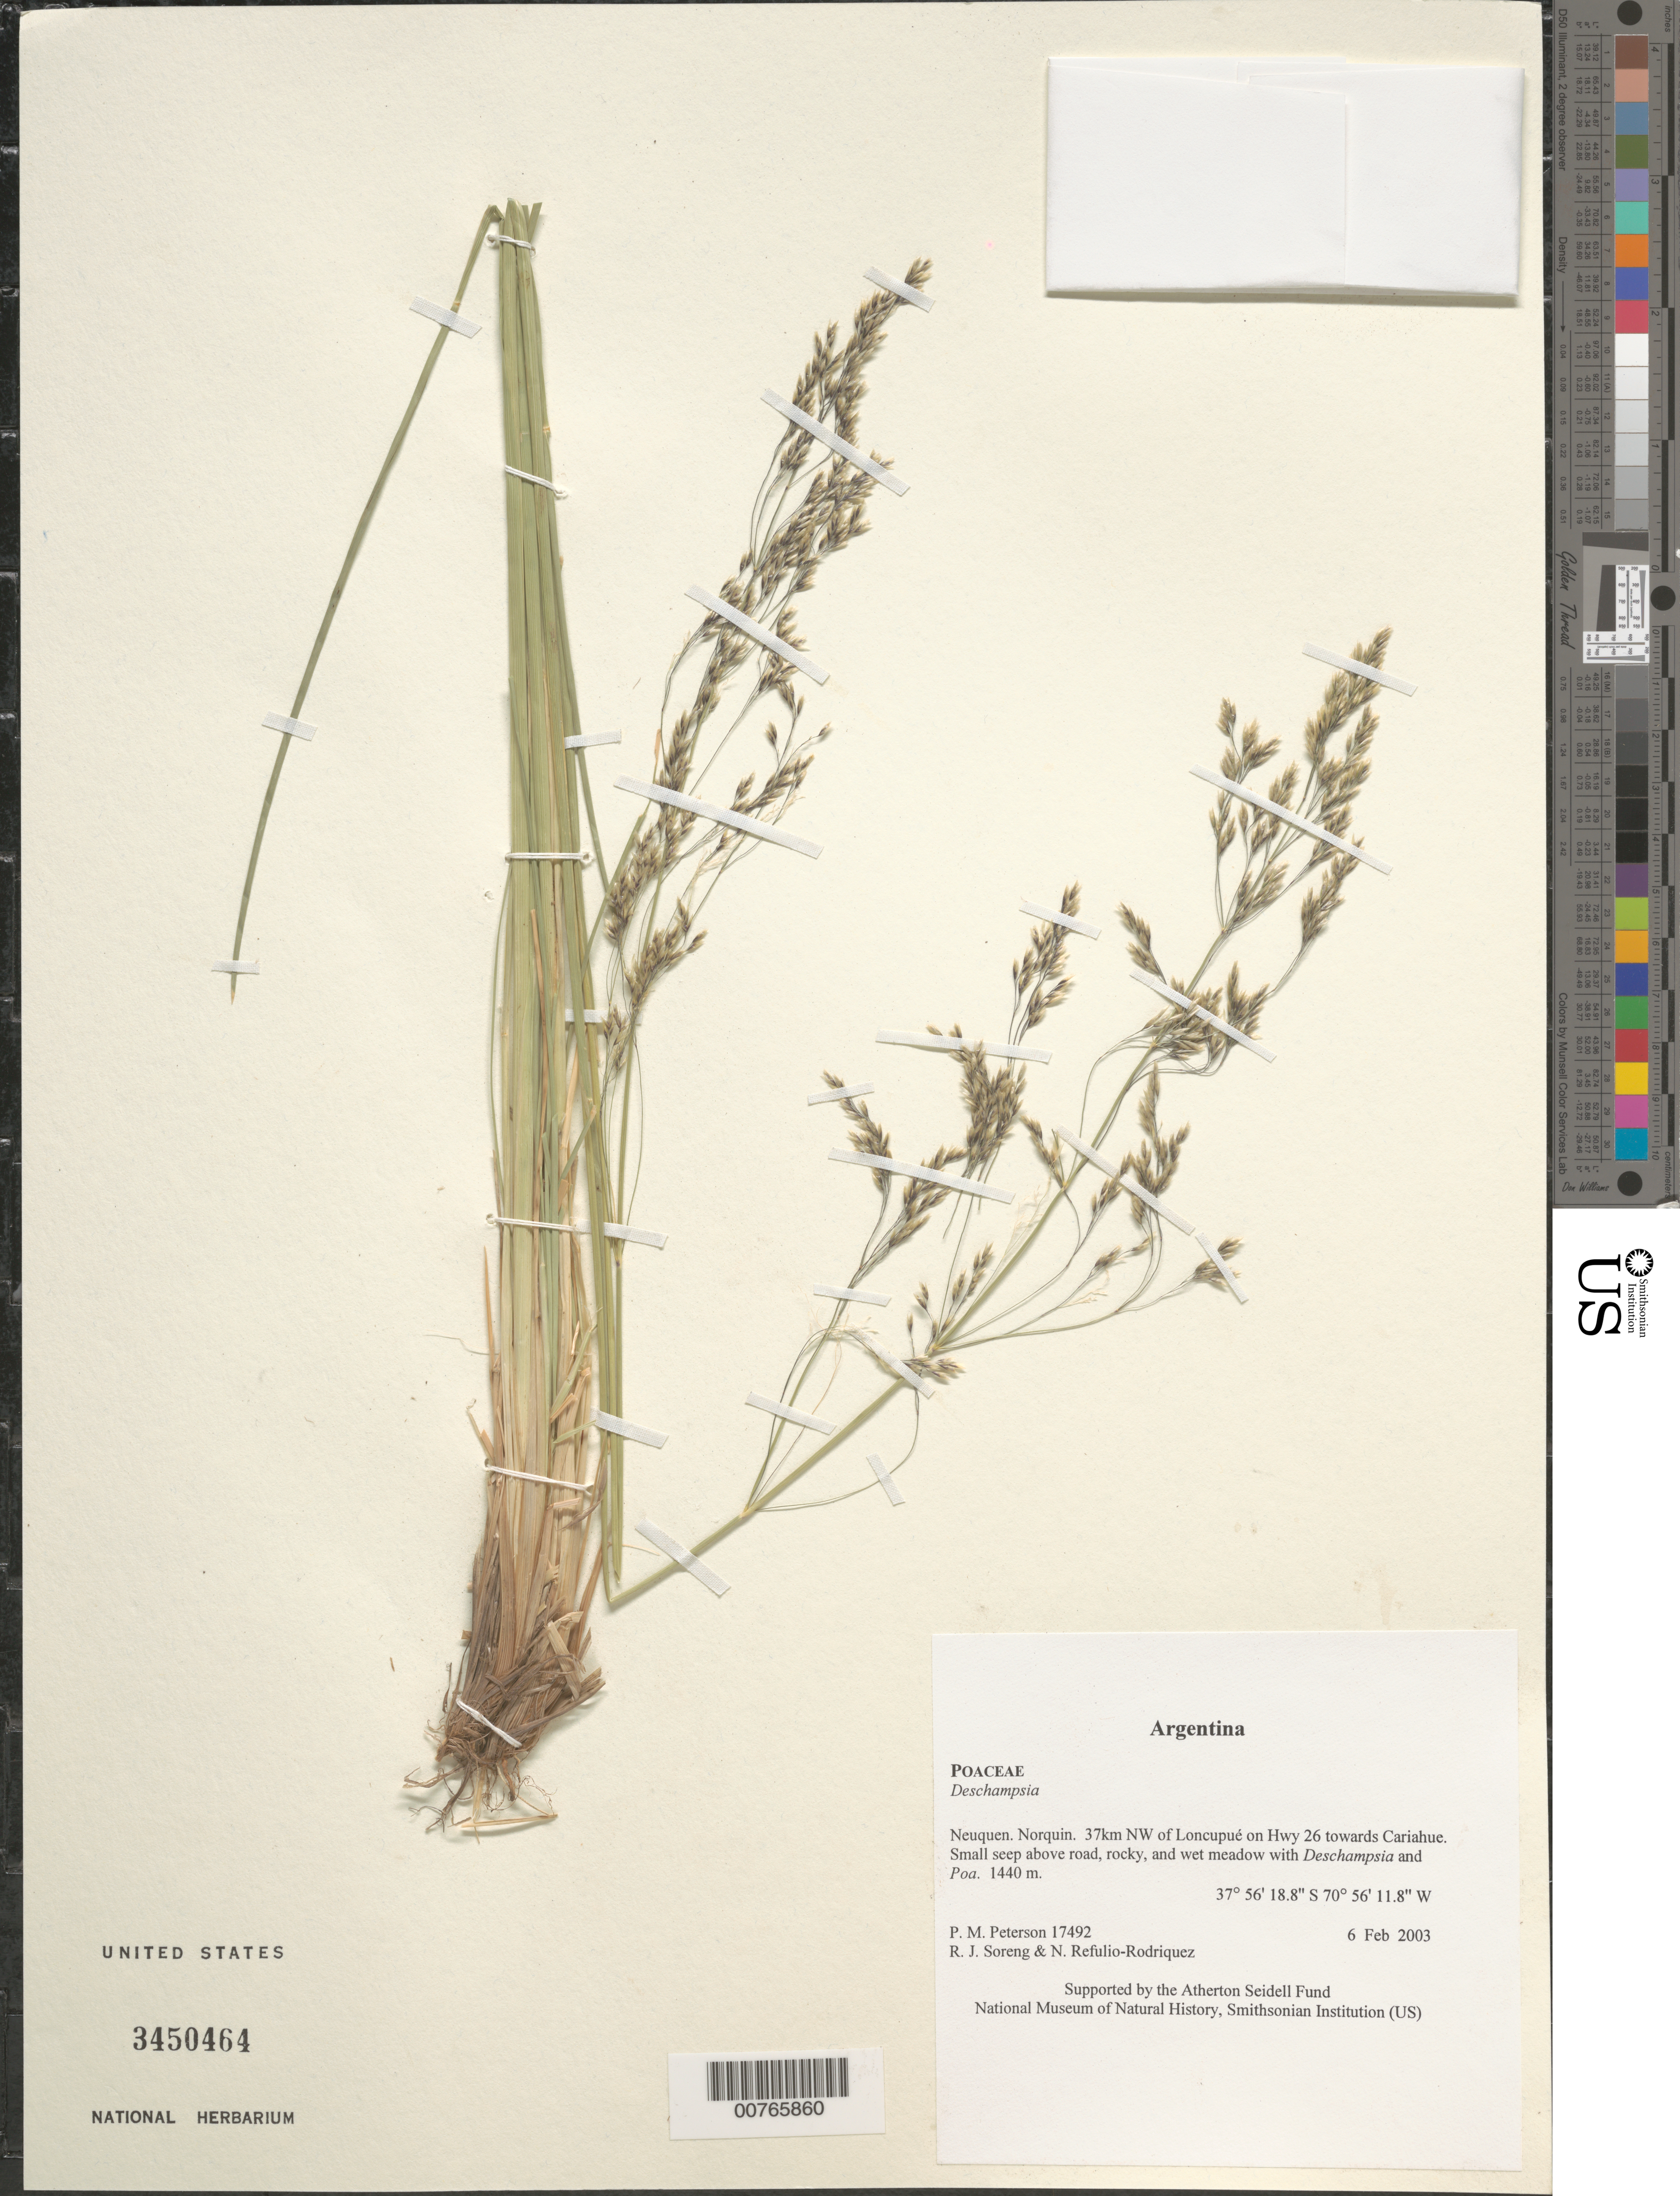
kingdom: Plantae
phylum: Tracheophyta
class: Liliopsida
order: Poales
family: Poaceae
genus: Deschampsia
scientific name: Deschampsia sp.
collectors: P. M. Peterson, R. J. Soreng & N. Refulio-Rodríguez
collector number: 17492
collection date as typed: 06 Feb 2003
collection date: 2003-02-06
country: Argentina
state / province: Neuquen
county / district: Norquin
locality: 37km NW of Loncupué on Hwy 26 towards Cariahue. Small seep above road, rocky, and wet meadow with Deschampsia and Poa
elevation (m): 1440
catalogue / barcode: US 3450464